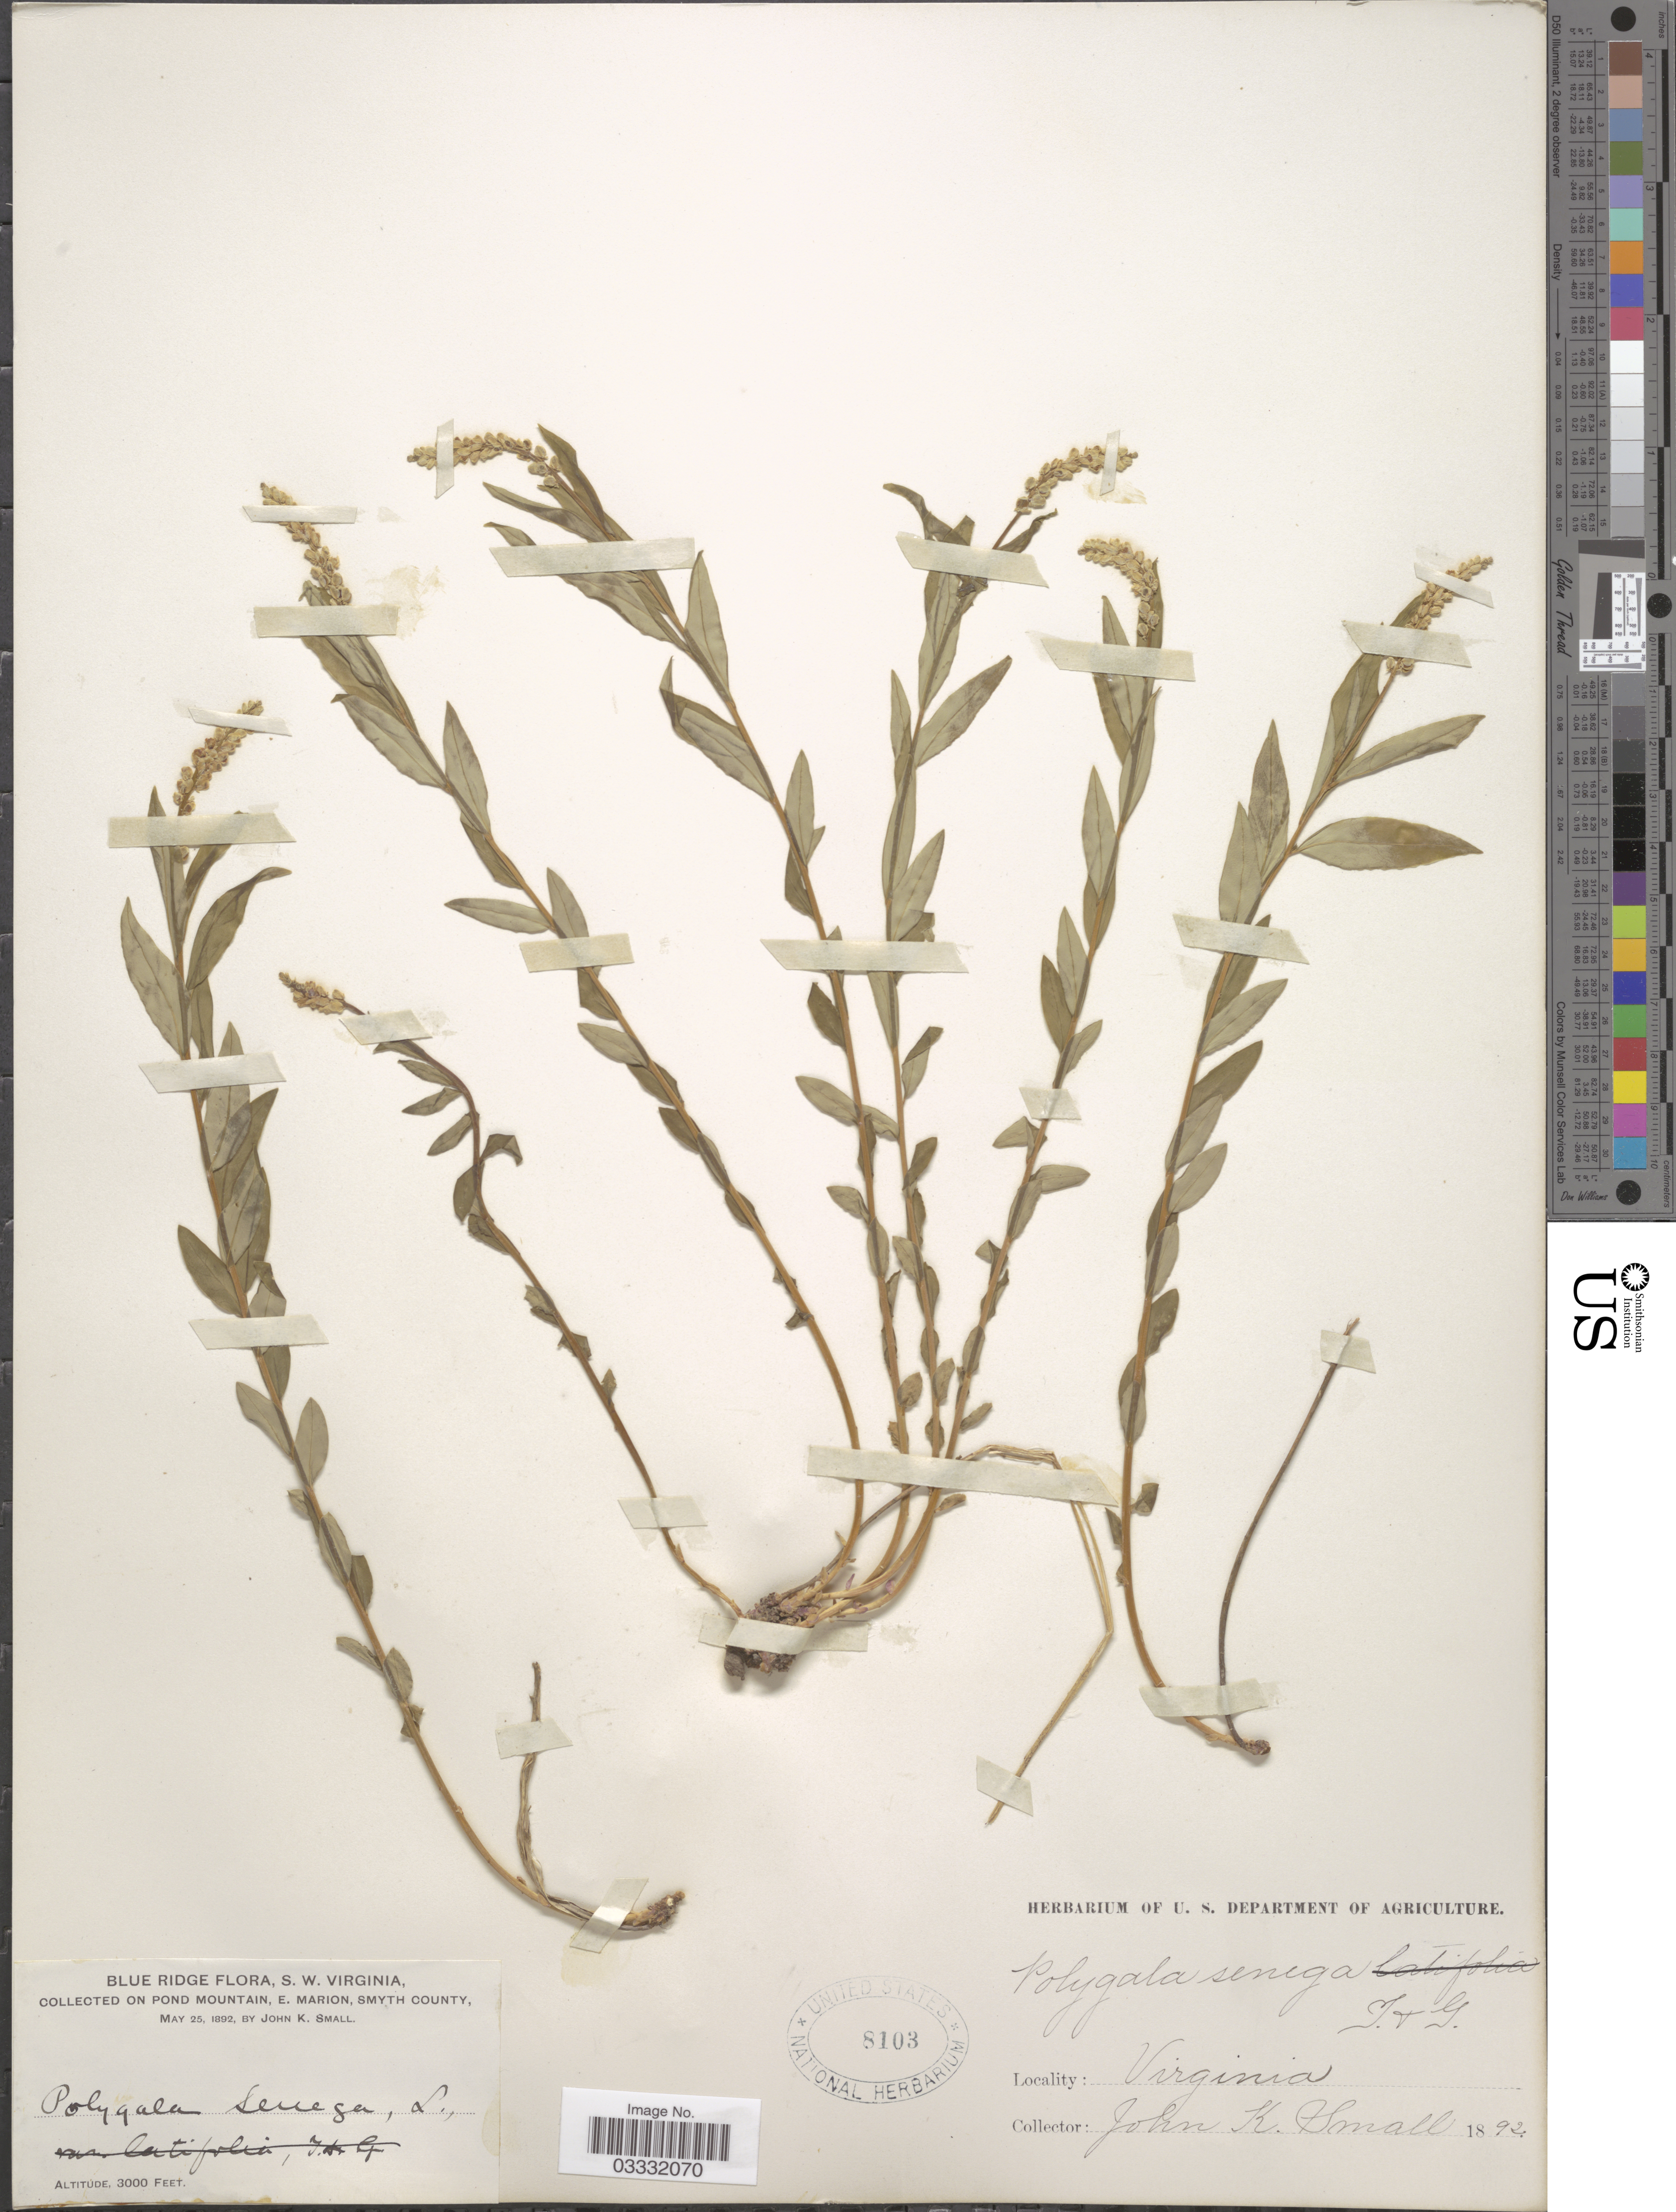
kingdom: Plantae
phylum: Tracheophyta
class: Magnoliopsida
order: Fabales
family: Polygalaceae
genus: Polygala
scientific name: Polygala senega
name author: L.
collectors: J. K. Small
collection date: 1892-05-25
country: United States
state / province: Virginia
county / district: Smyth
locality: Blue Ridge Flora, SW Virginia. On Pond Mountain, E. Marion,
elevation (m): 914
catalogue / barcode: US 8103